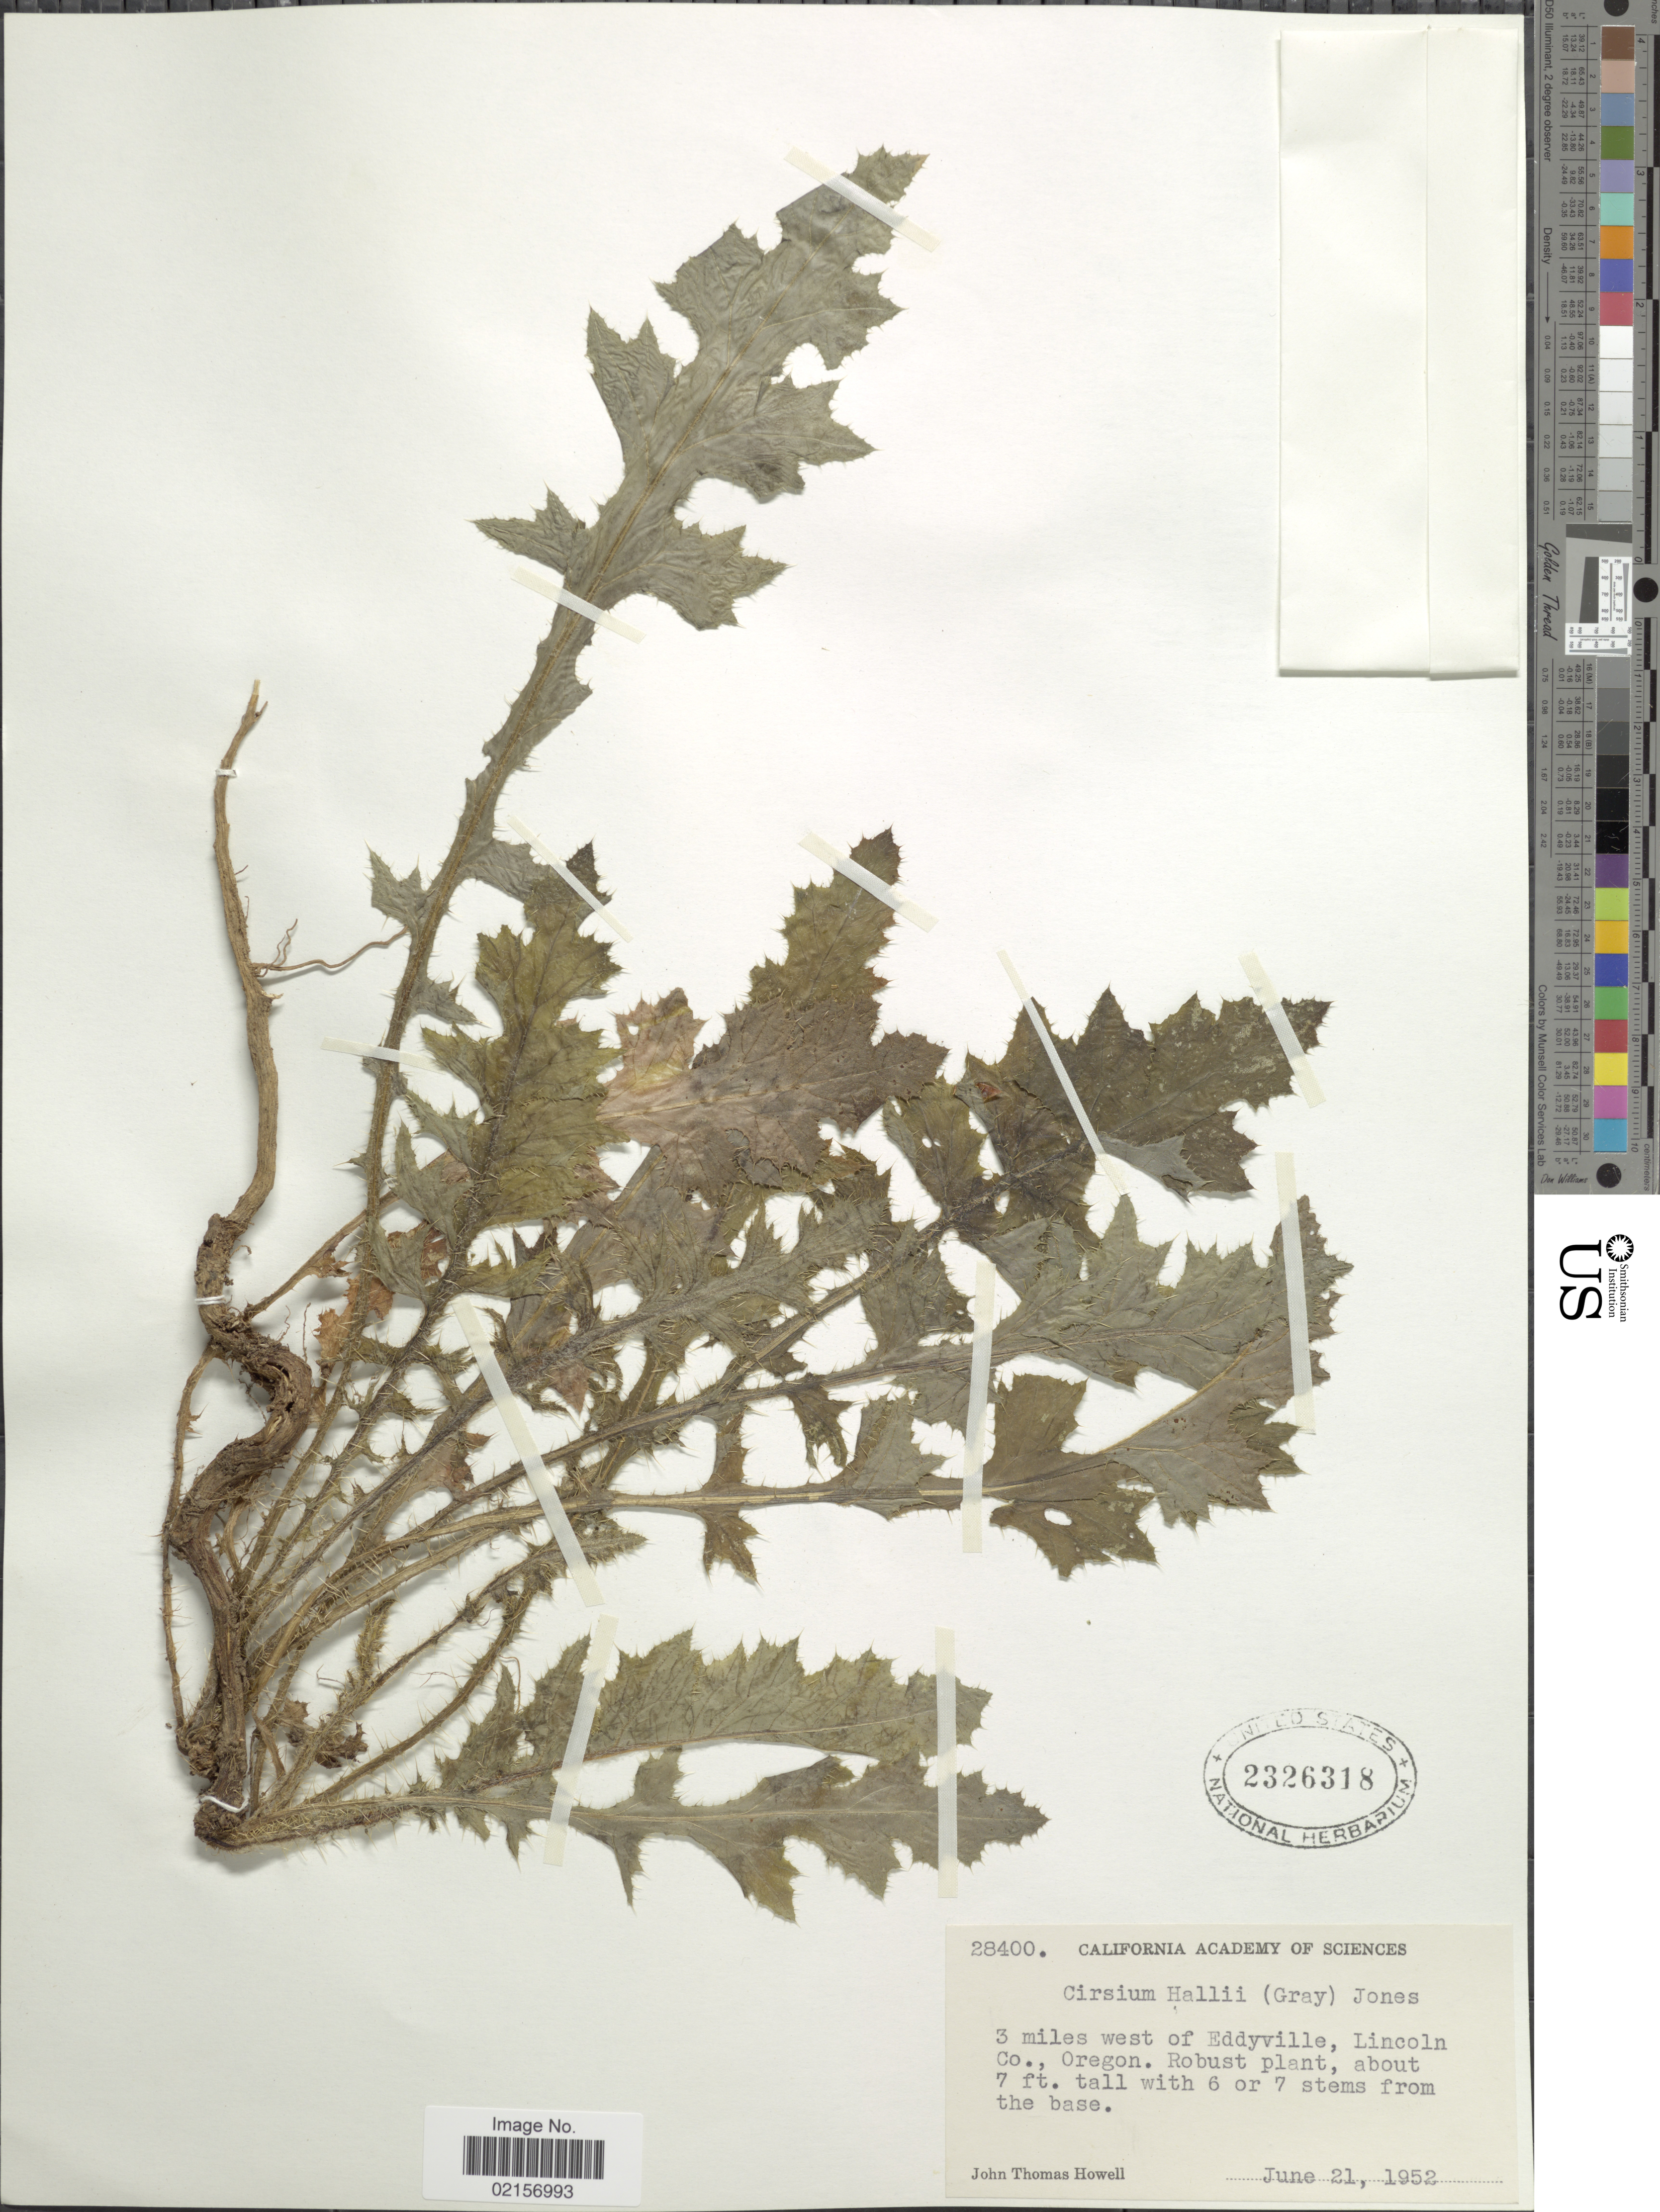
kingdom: Plantae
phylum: Tracheophyta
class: Magnoliopsida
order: Asterales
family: Asteraceae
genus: Cirsium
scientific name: Cirsium edule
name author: Nutt.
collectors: J. T. Howell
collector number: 28400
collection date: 1952-06-21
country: United States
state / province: Oregon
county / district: Lincoln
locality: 3 miles west of Eddyville, Lincoln Co.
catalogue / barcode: US 2326318